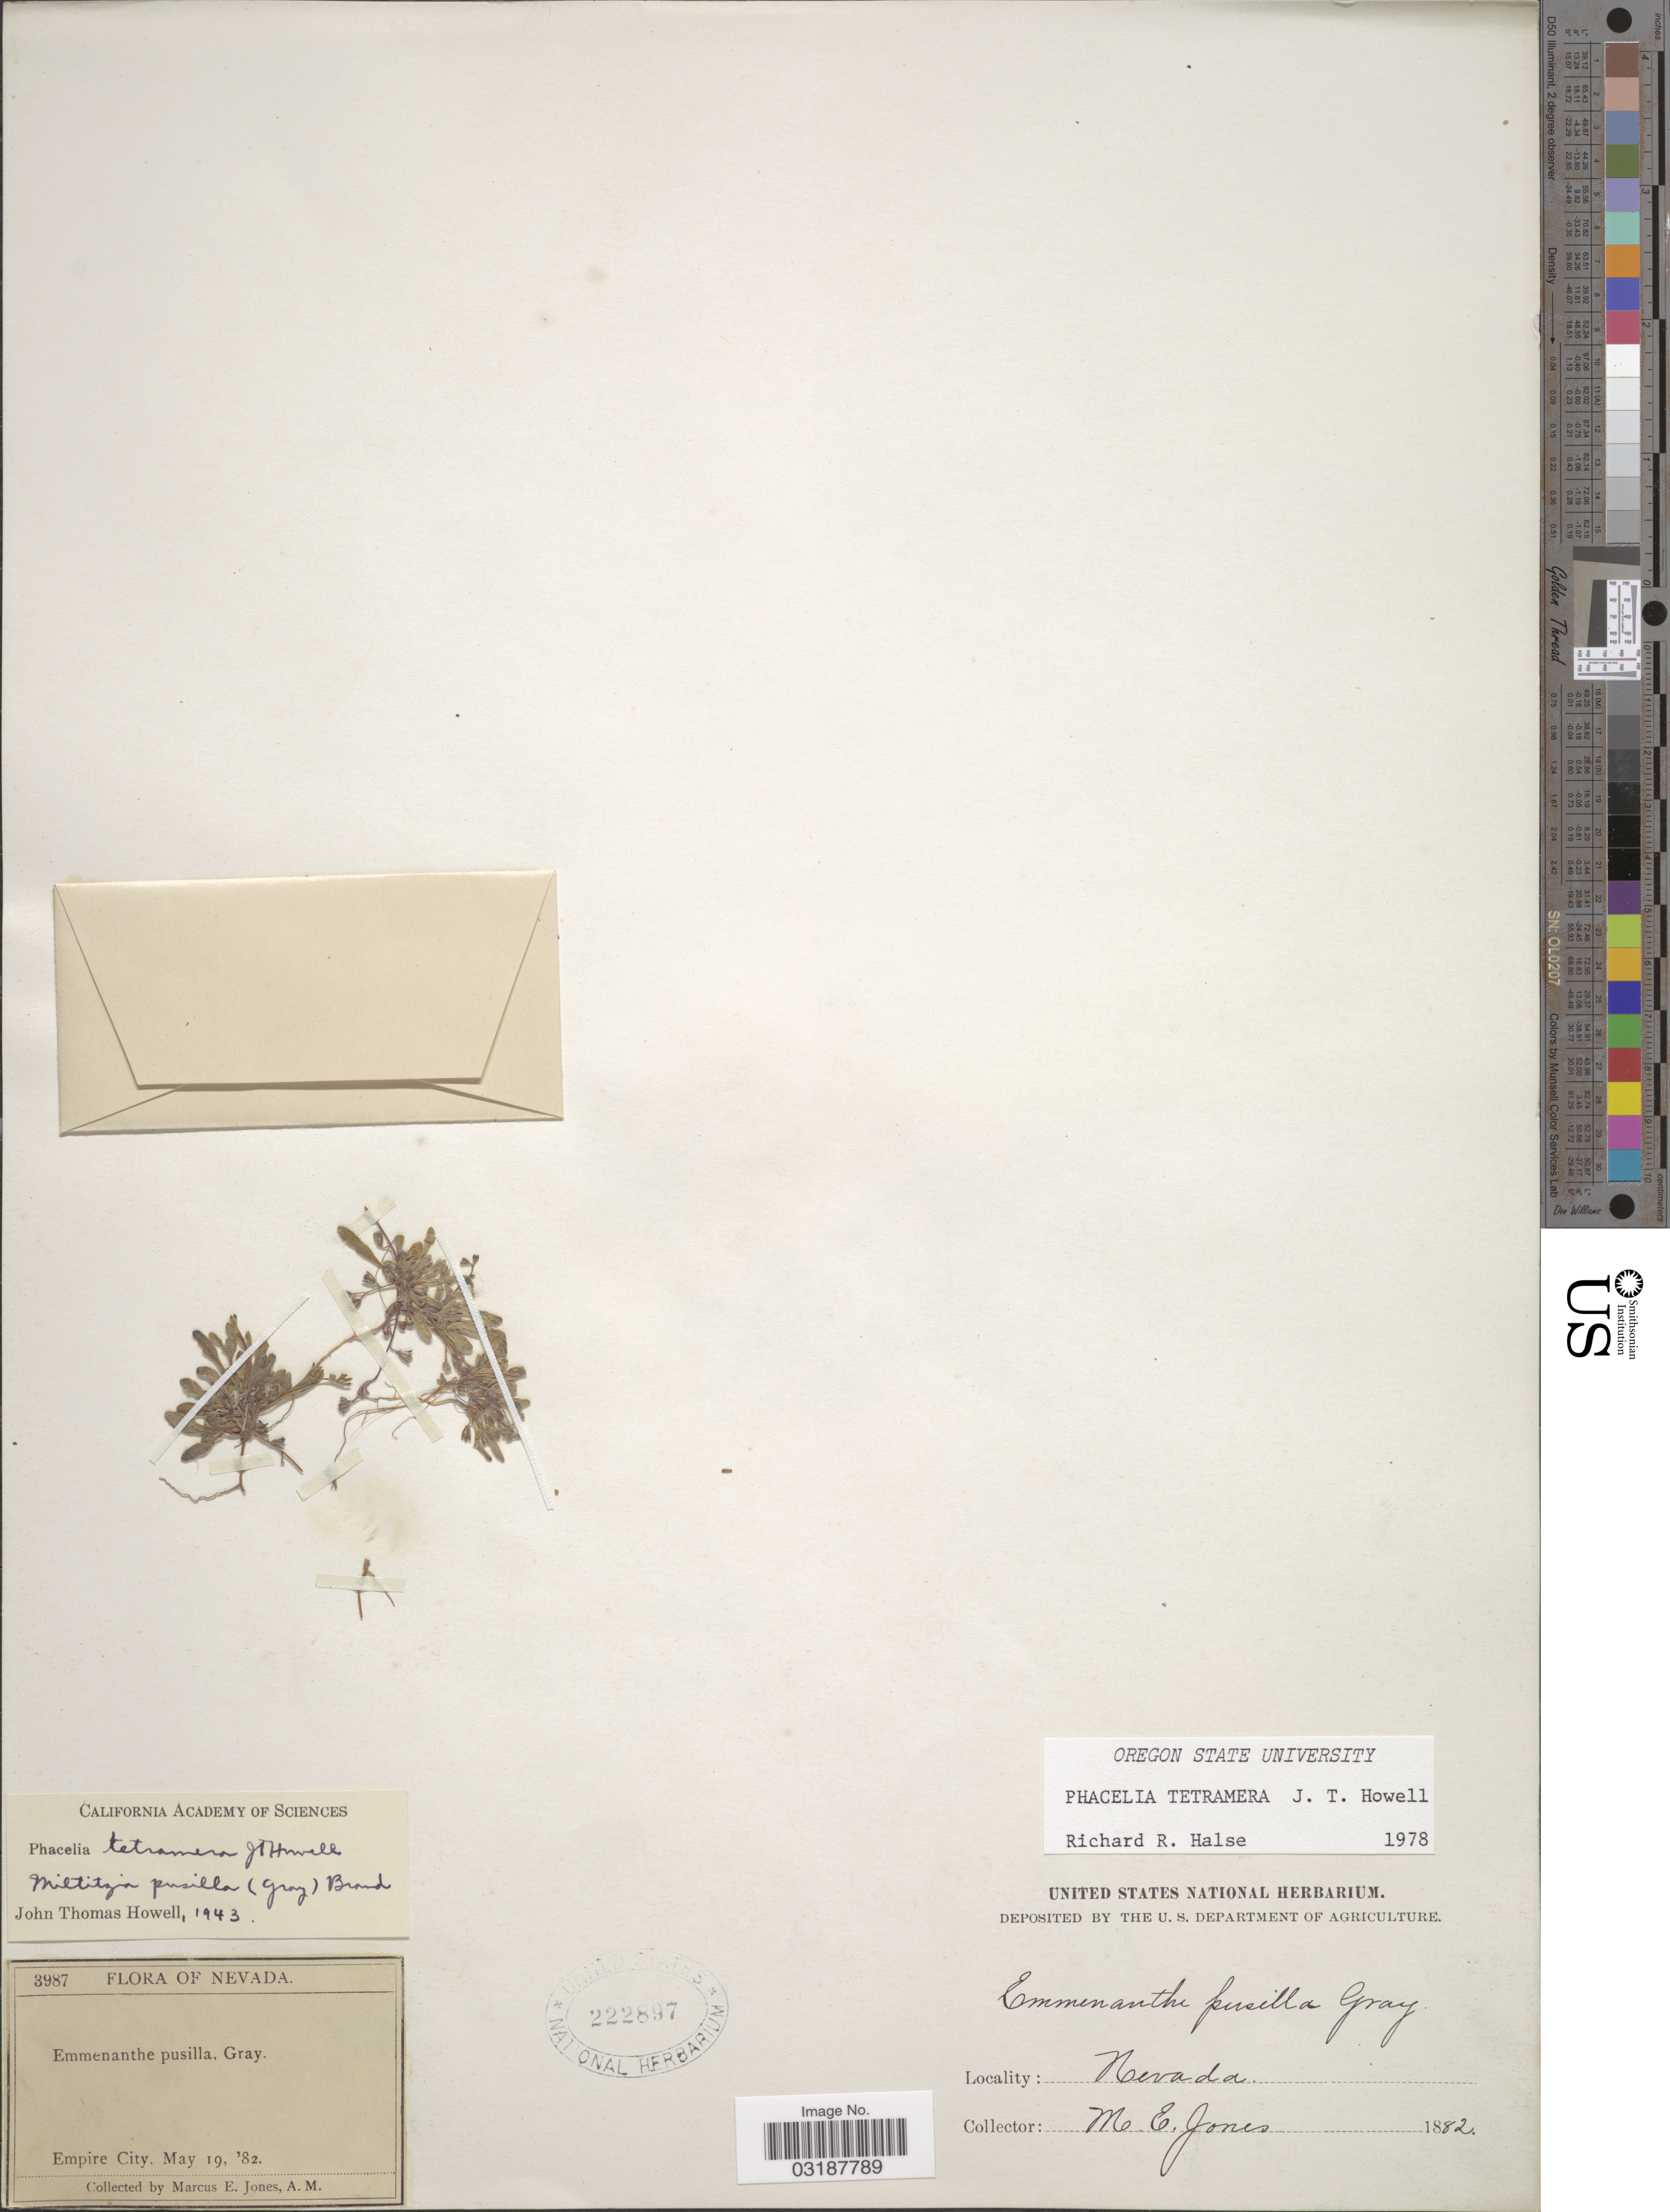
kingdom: Plantae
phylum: Tracheophyta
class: Magnoliopsida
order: Boraginales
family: Hydrophyllaceae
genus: Phacelia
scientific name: Phacelia tetramera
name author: J.T. Howell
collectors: M. E. Jones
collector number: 3987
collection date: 1882-05-19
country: United States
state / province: Nevada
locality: Empire City.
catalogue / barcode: US 222897